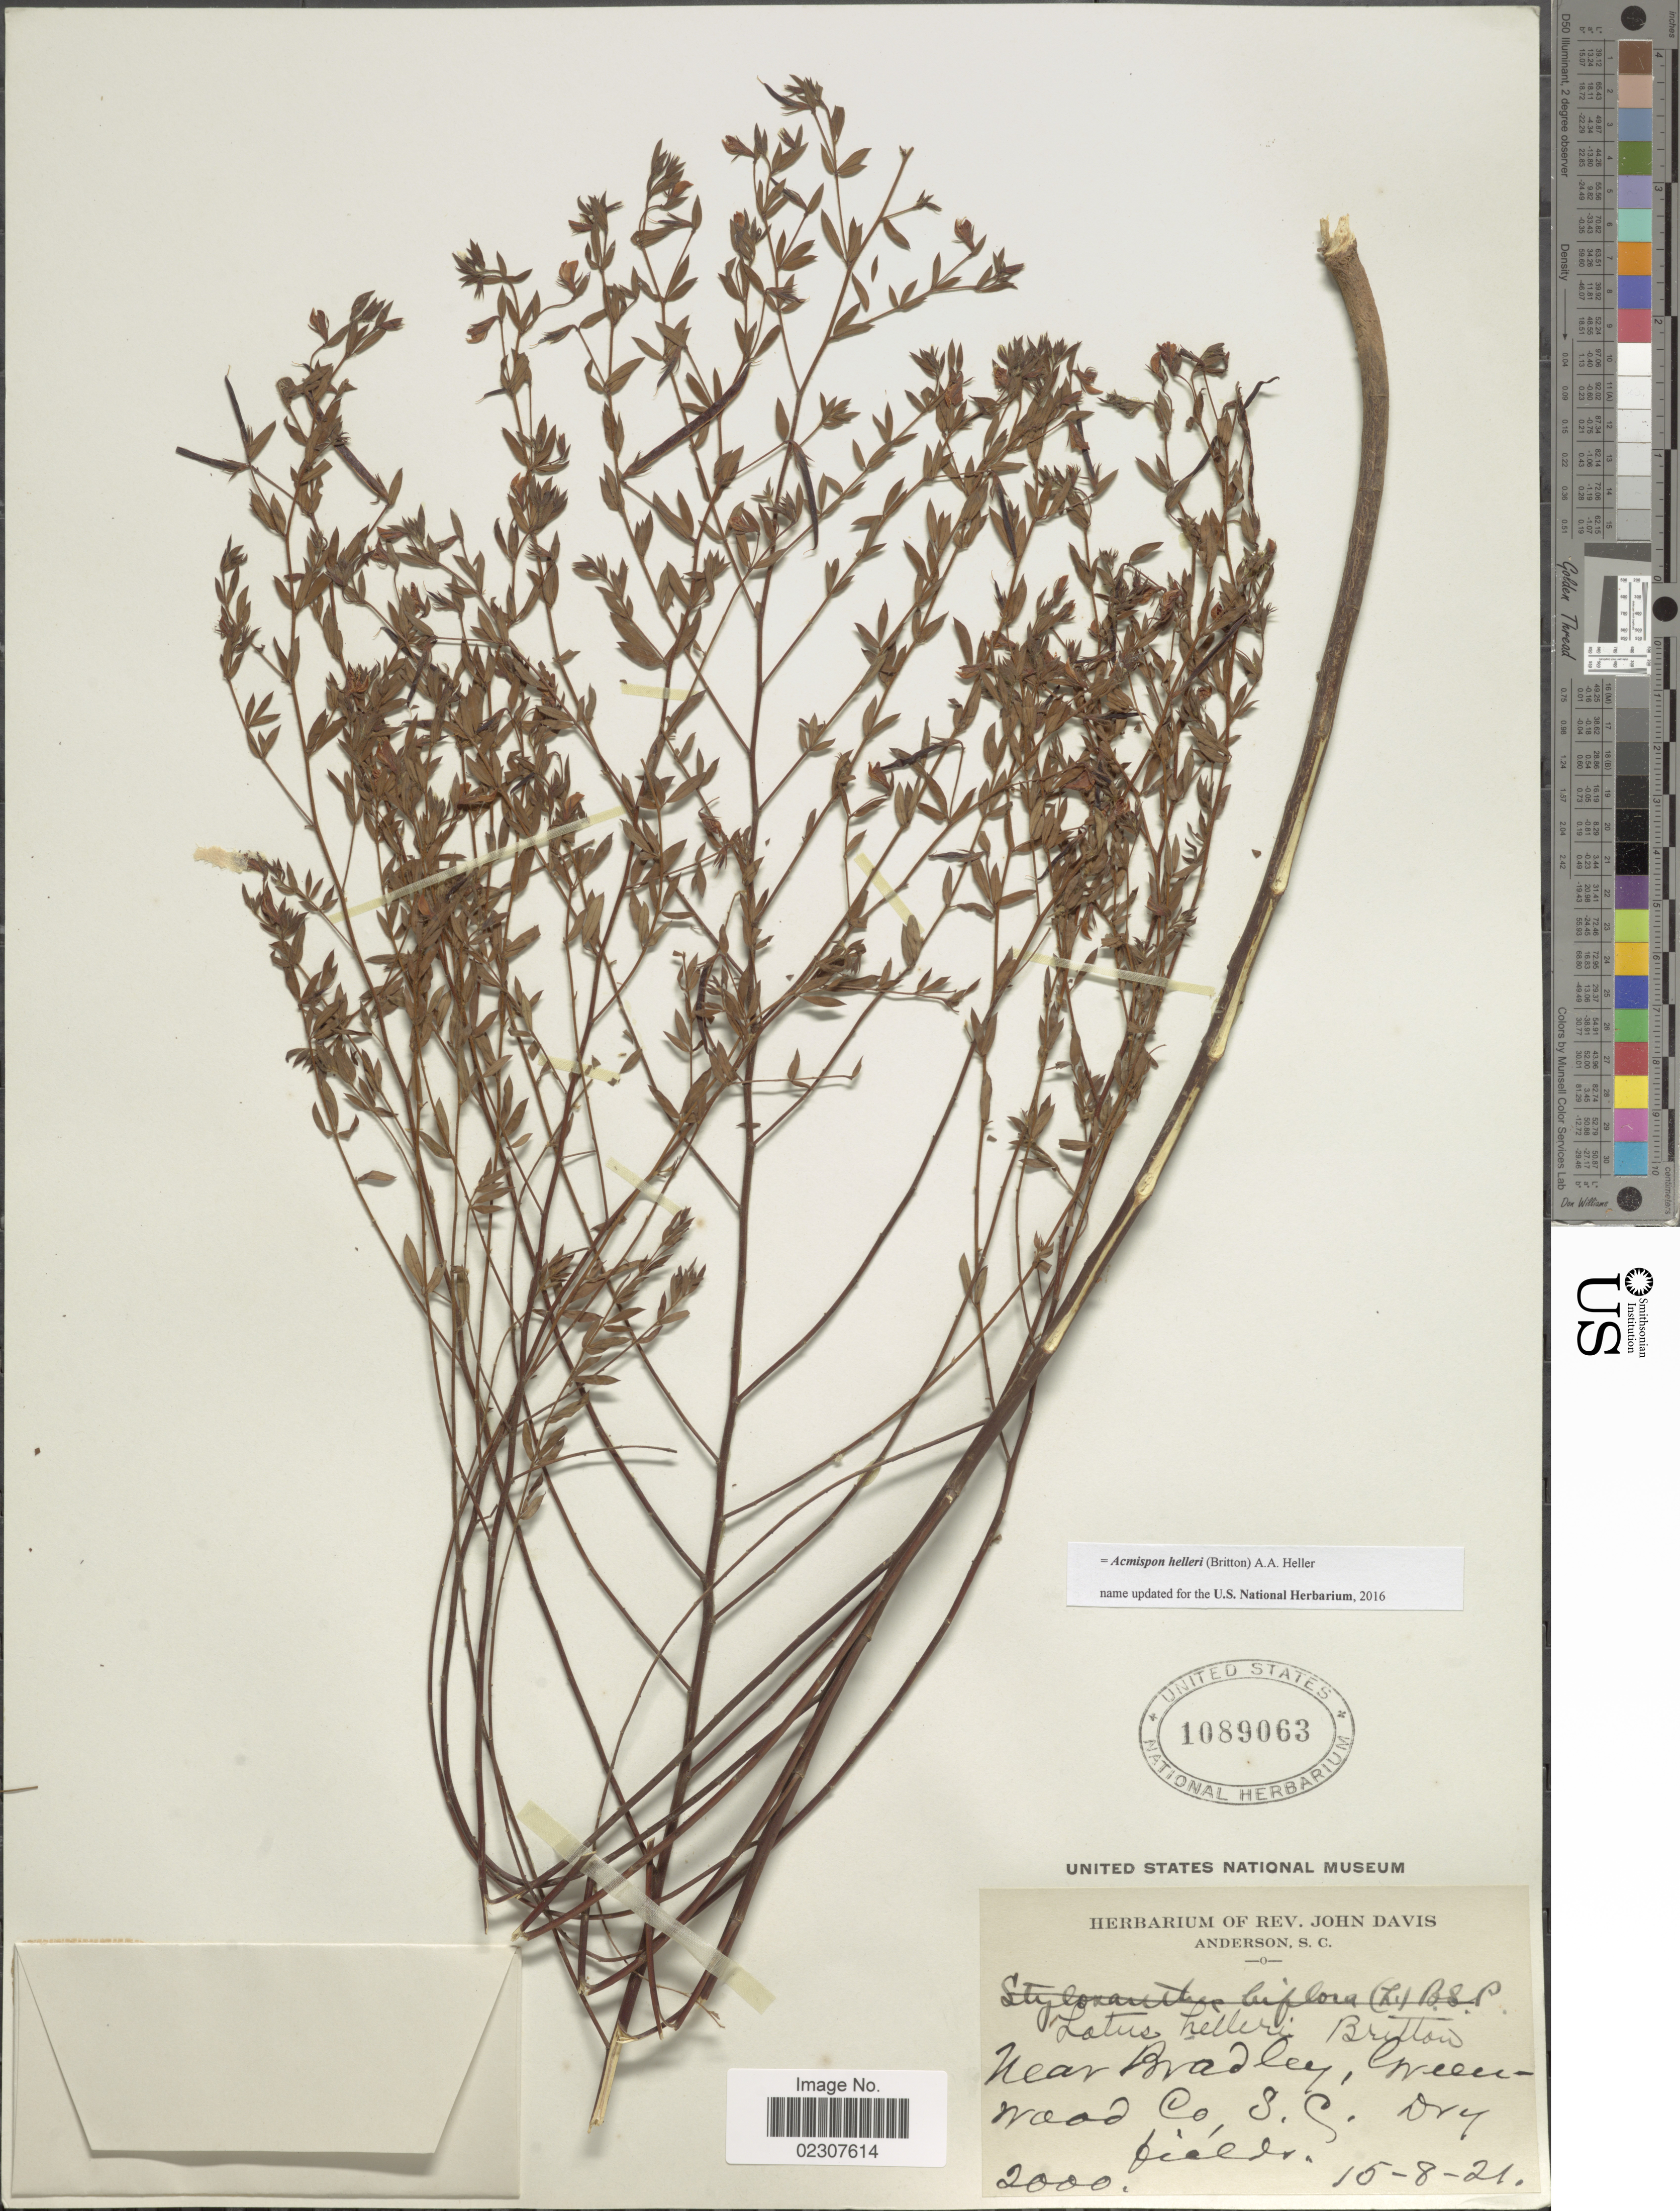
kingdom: Plantae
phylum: Tracheophyta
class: Magnoliopsida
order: Fabales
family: Fabaceae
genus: Acmispon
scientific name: Acmispon helleri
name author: (Britton) A. Heller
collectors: ex herb. Rev. John Davis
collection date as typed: Transcribed d/m/y: 15/8/21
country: United States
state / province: South Carolina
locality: Near Bradley, Greenwood Co., Dry fields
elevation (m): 610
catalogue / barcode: US 1089063